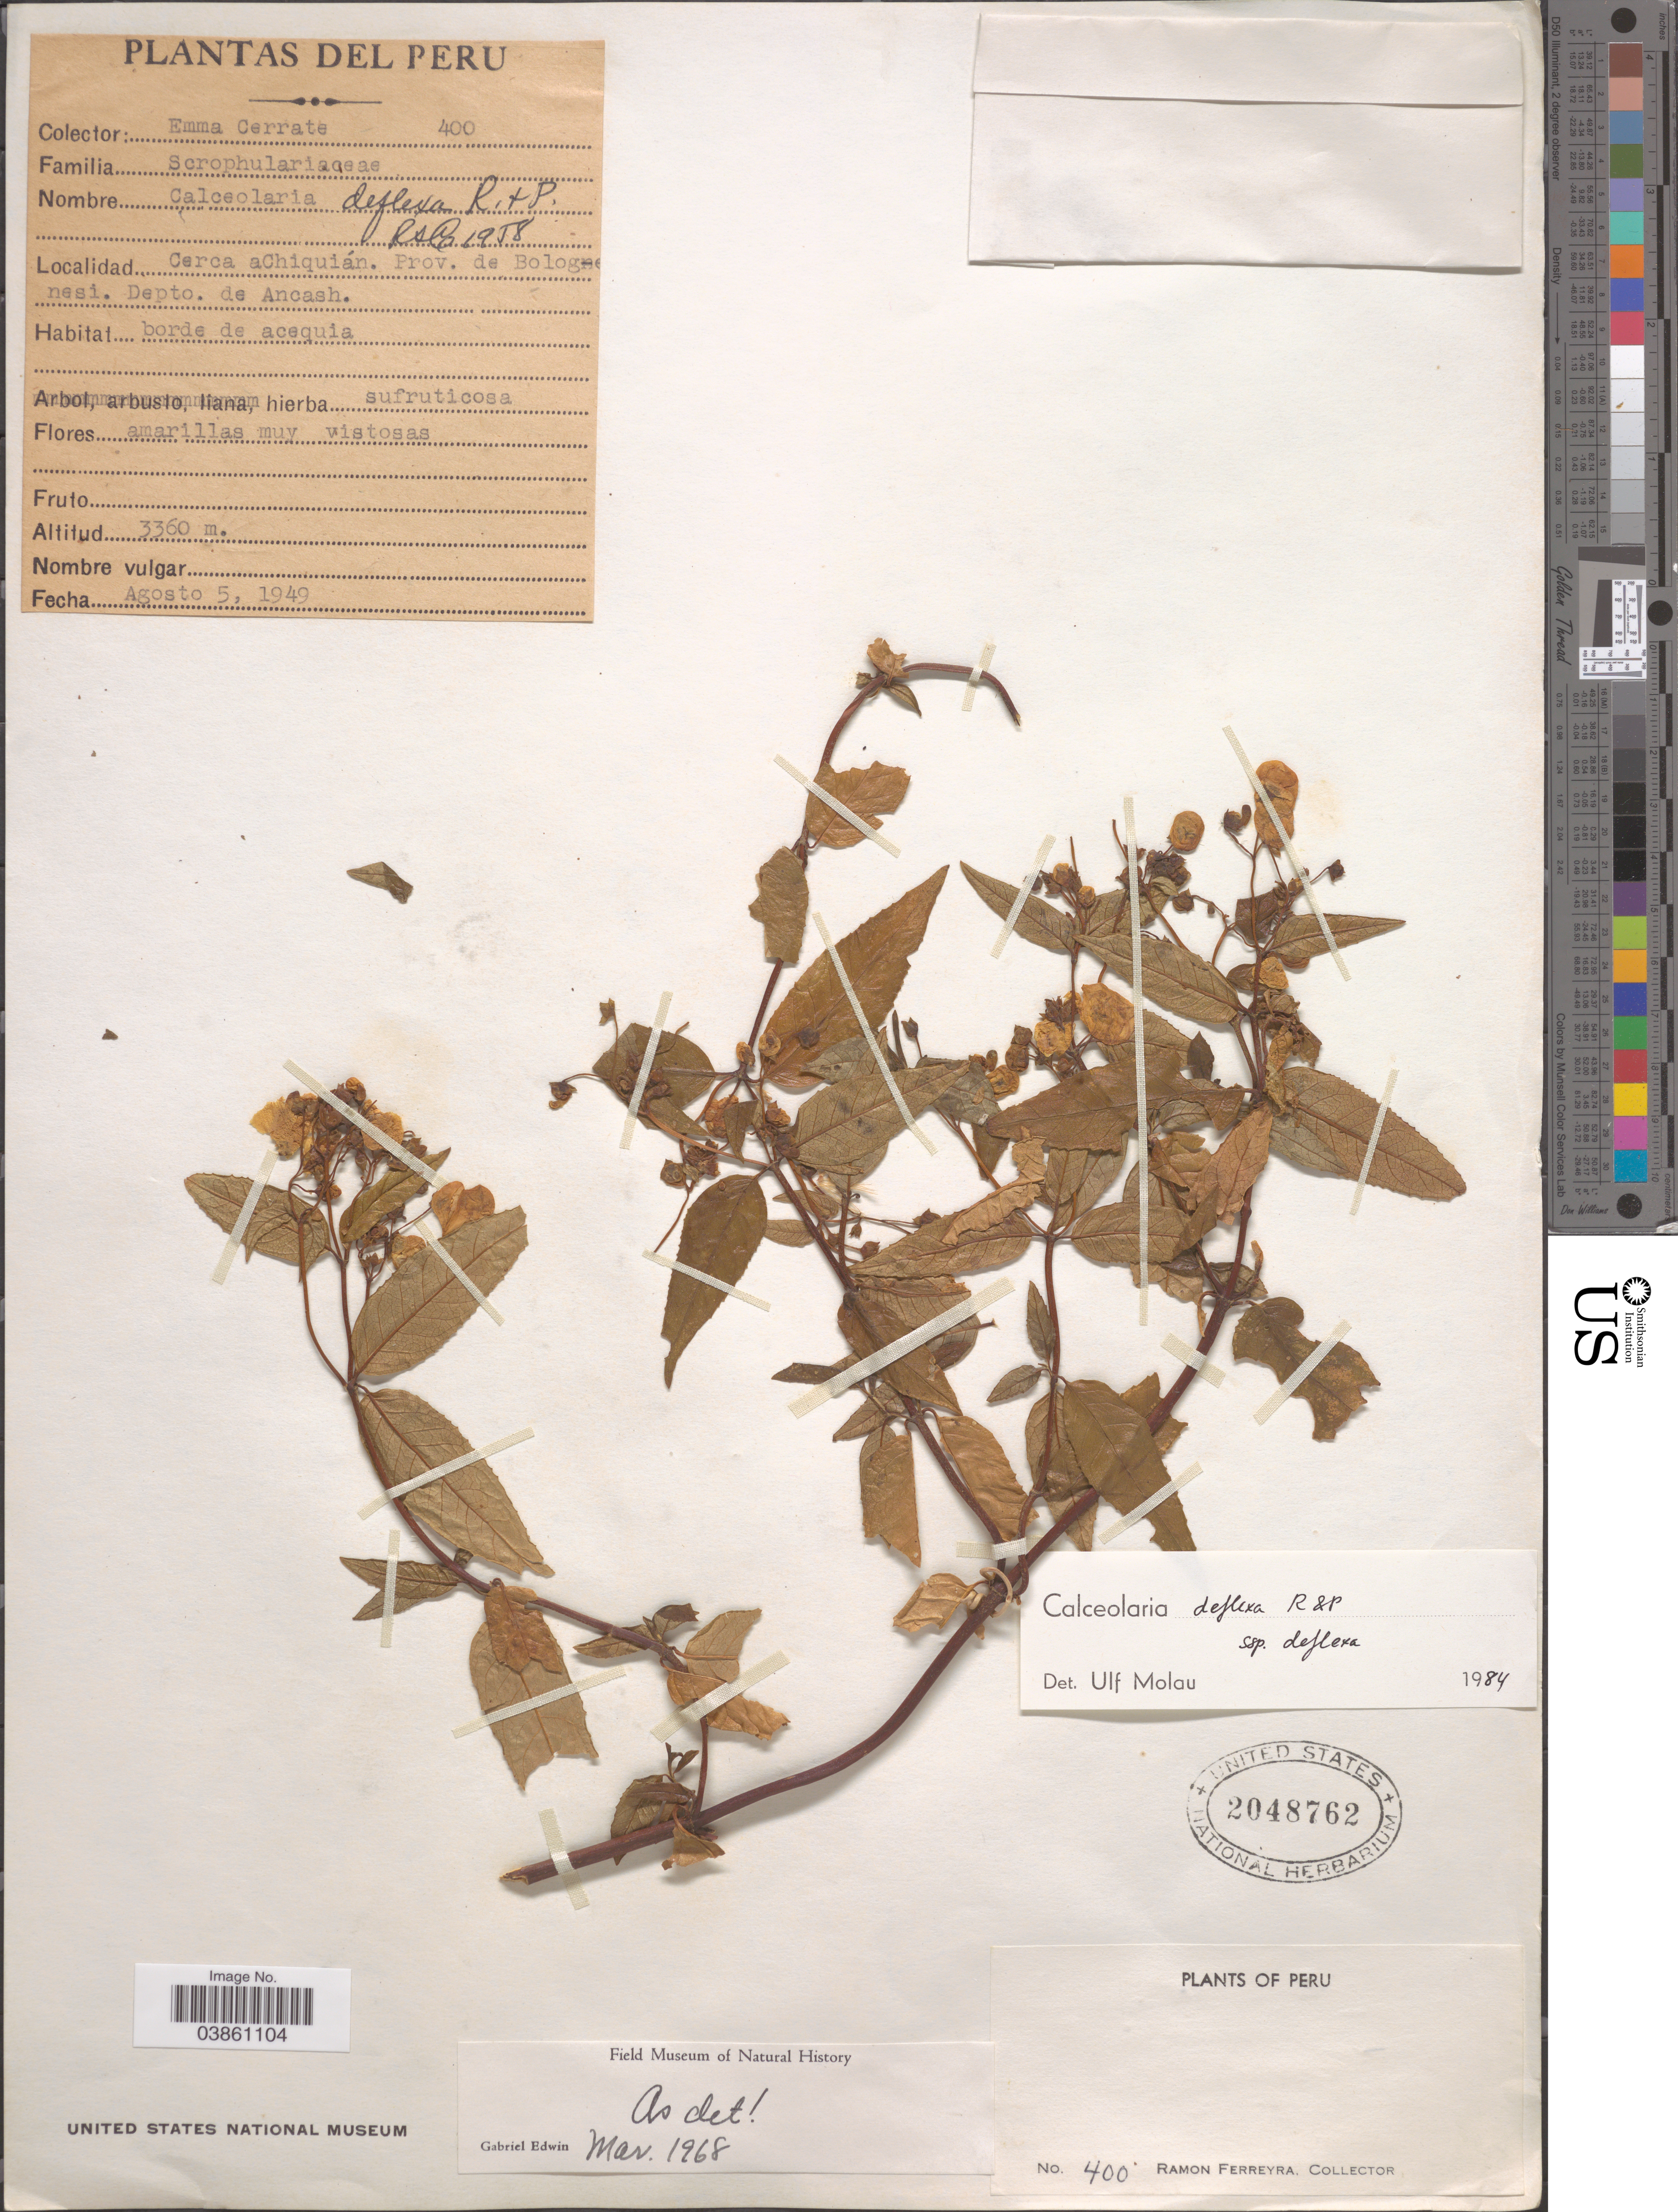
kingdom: Plantae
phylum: Tracheophyta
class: Magnoliopsida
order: Lamiales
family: Calceolariaceae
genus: Calceolaria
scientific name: Calceolaria deflexa subsp. deflexa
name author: Ruiz & Pav.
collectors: R. A. Ferreyra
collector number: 400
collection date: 1949-08-05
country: Peru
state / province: Ancash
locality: Cerca aChiquián. Prov. de Bolognesi. Depto. de Ancash.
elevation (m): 3360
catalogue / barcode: US 2048762